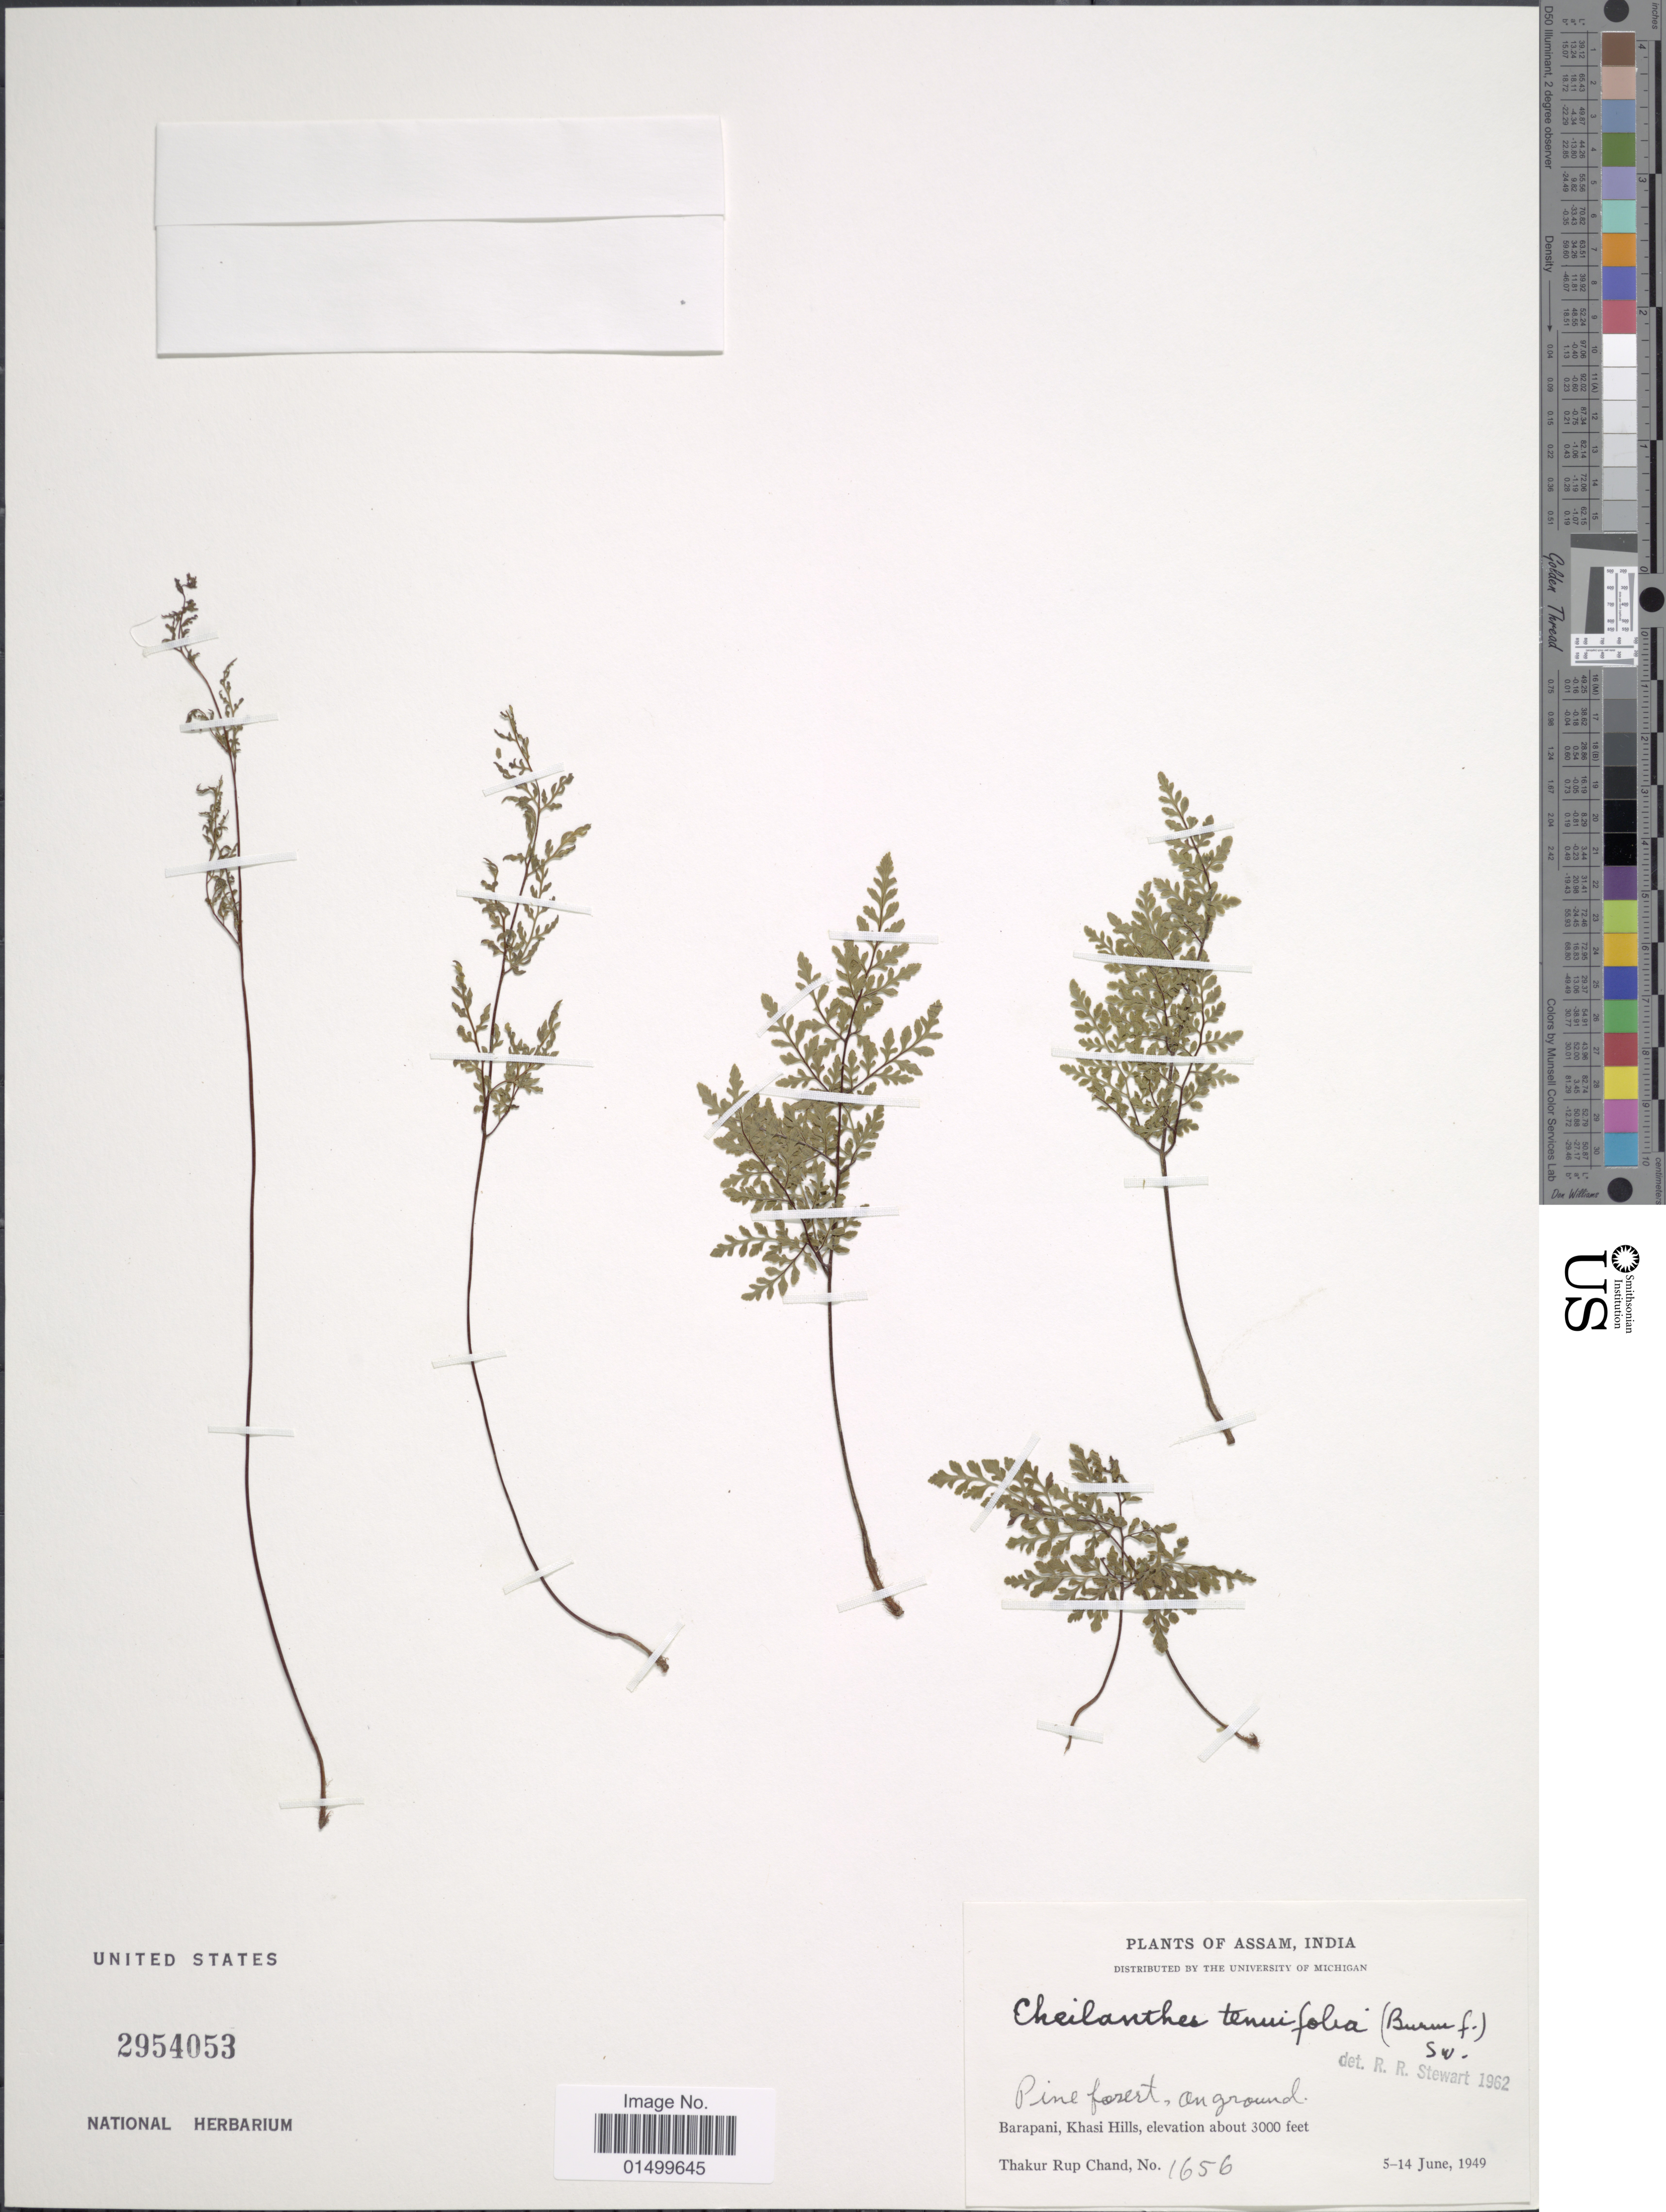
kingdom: Plantae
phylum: Tracheophyta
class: Polypodiopsida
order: Polypodiales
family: Pteridaceae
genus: Cheilanthes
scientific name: Cheilanthes tenuifolia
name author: (Burm. f.) Sw.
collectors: T. R. Chand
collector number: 1656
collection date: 1949-06-05/1949-06-14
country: India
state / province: Meghalaya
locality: Barapani, Khasi Hills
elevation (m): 914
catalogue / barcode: US 2954053